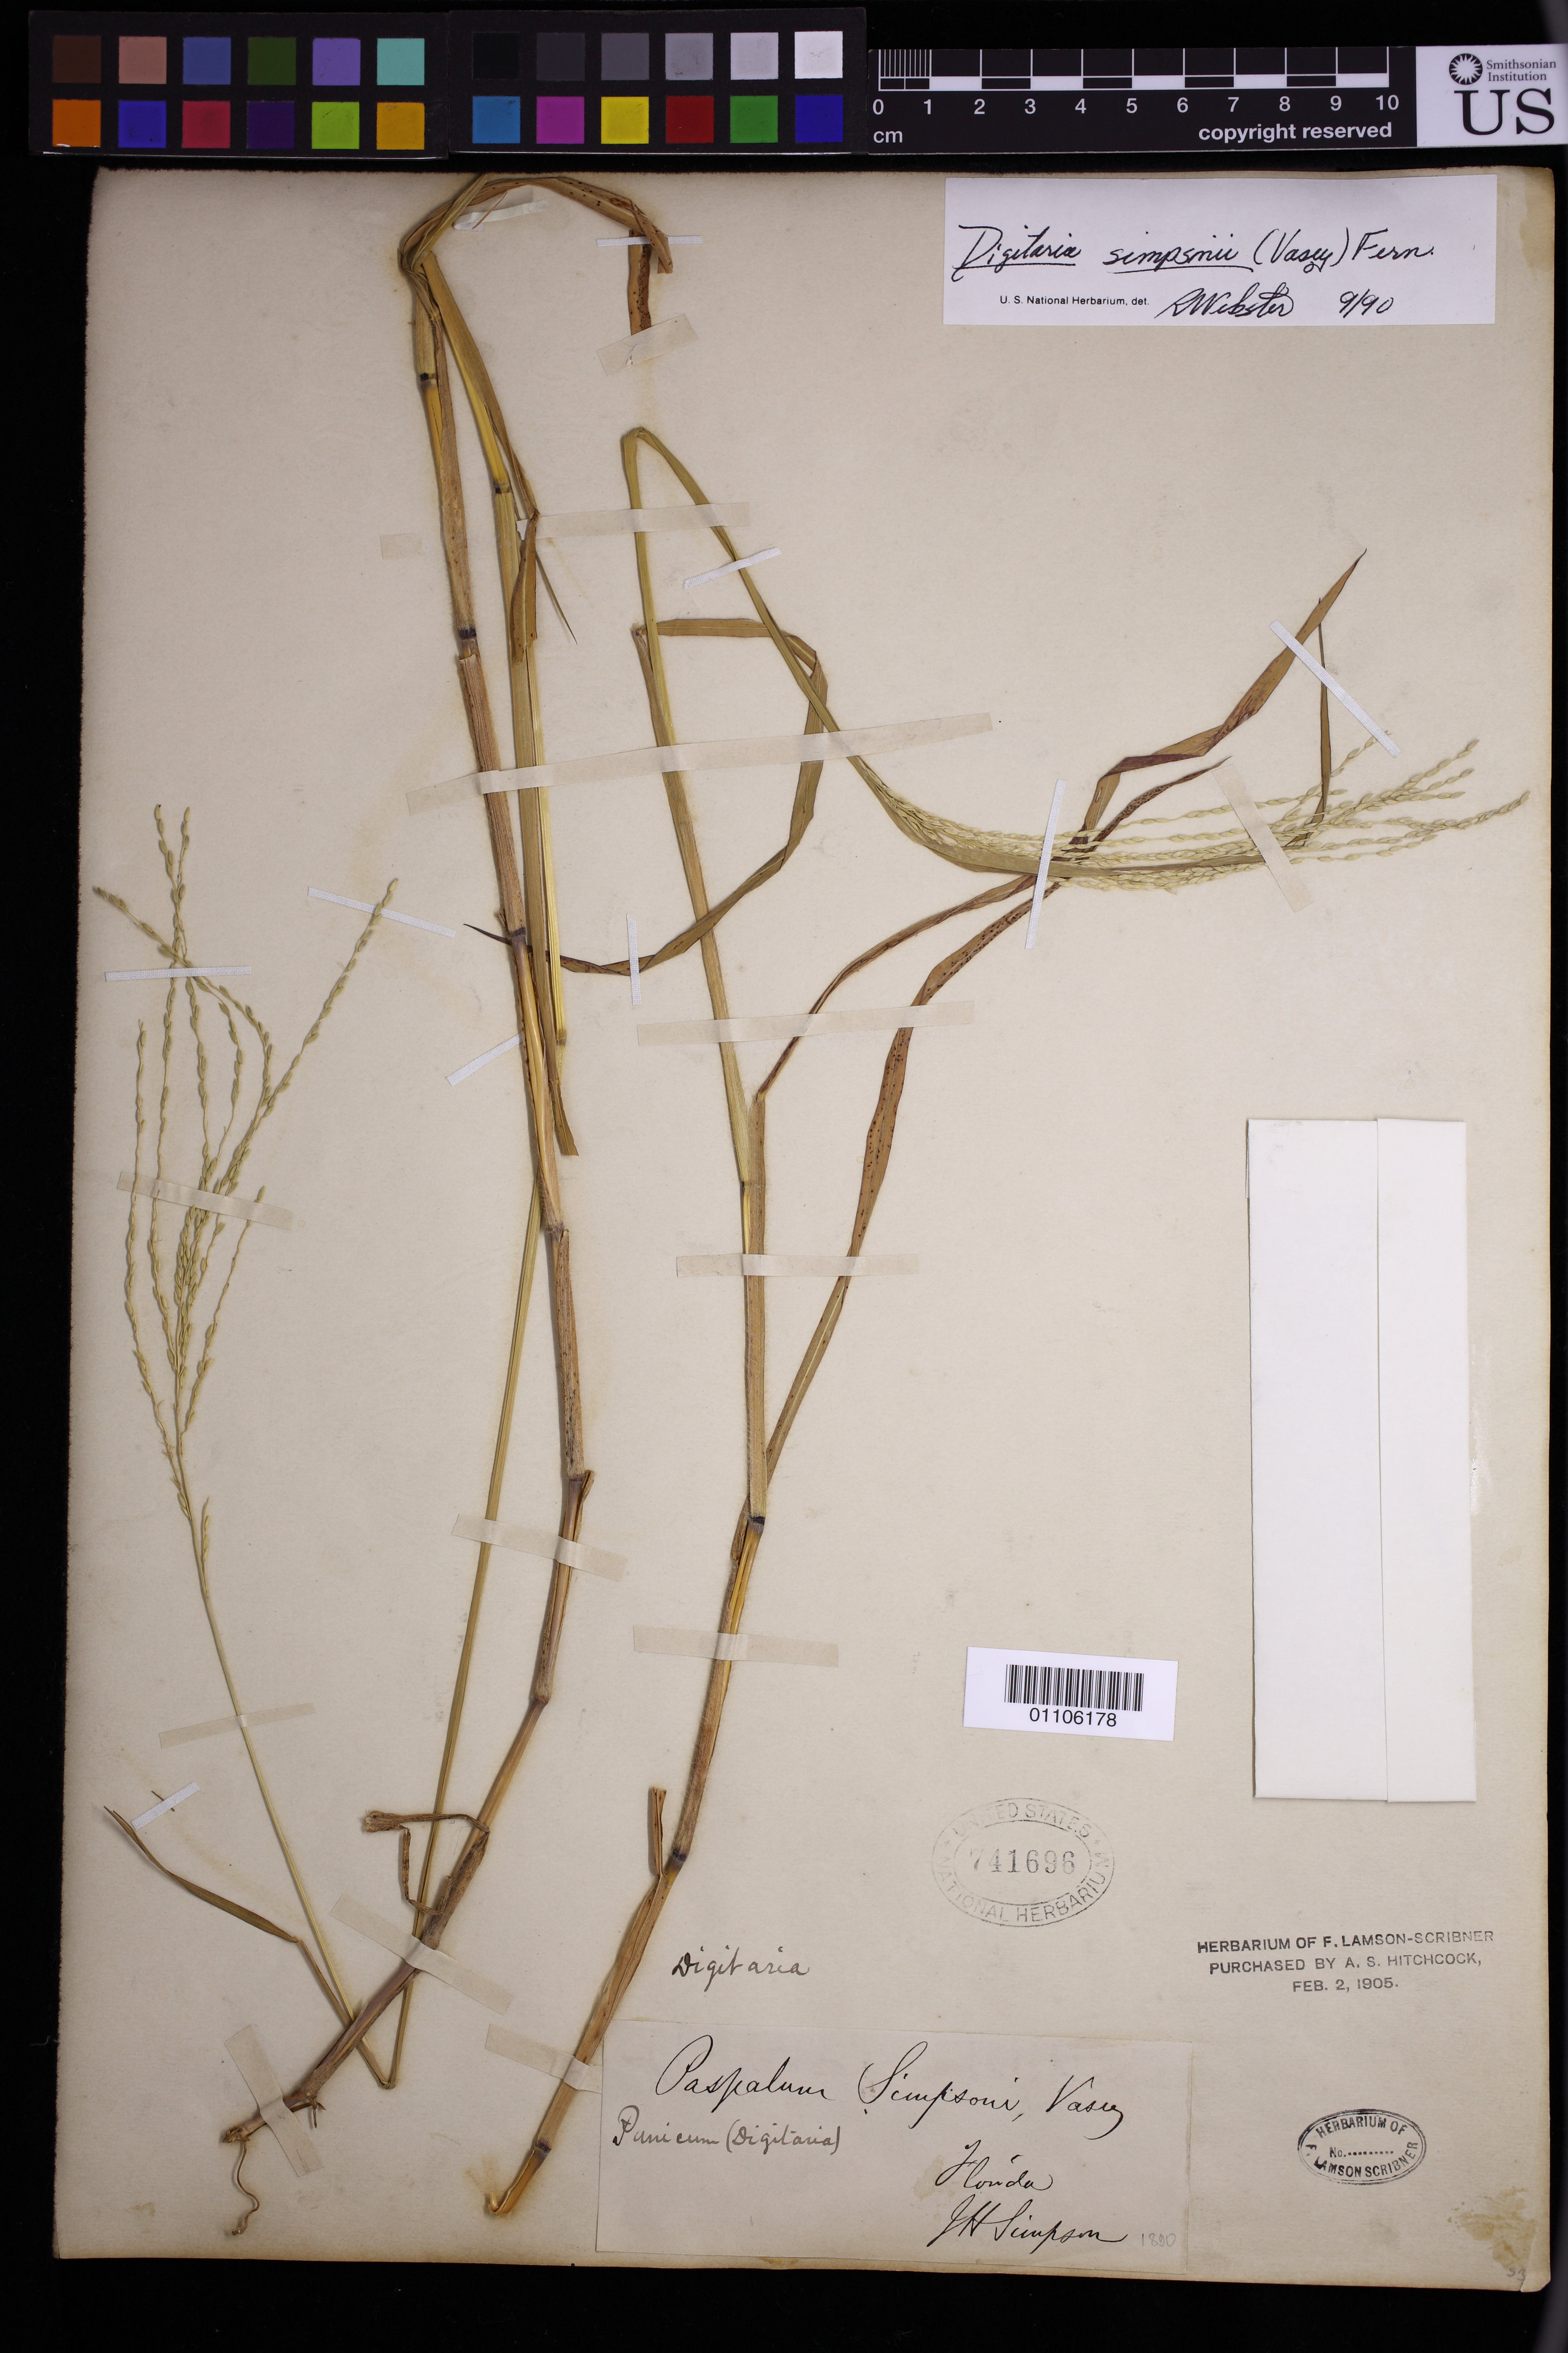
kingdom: Plantae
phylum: Tracheophyta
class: Liliopsida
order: Poales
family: Poaceae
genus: Panicum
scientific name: Panicum sanguinale var. simpsonii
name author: Vasey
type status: Syntype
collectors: J. H. Simpson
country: United States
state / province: Florida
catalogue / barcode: US 741696